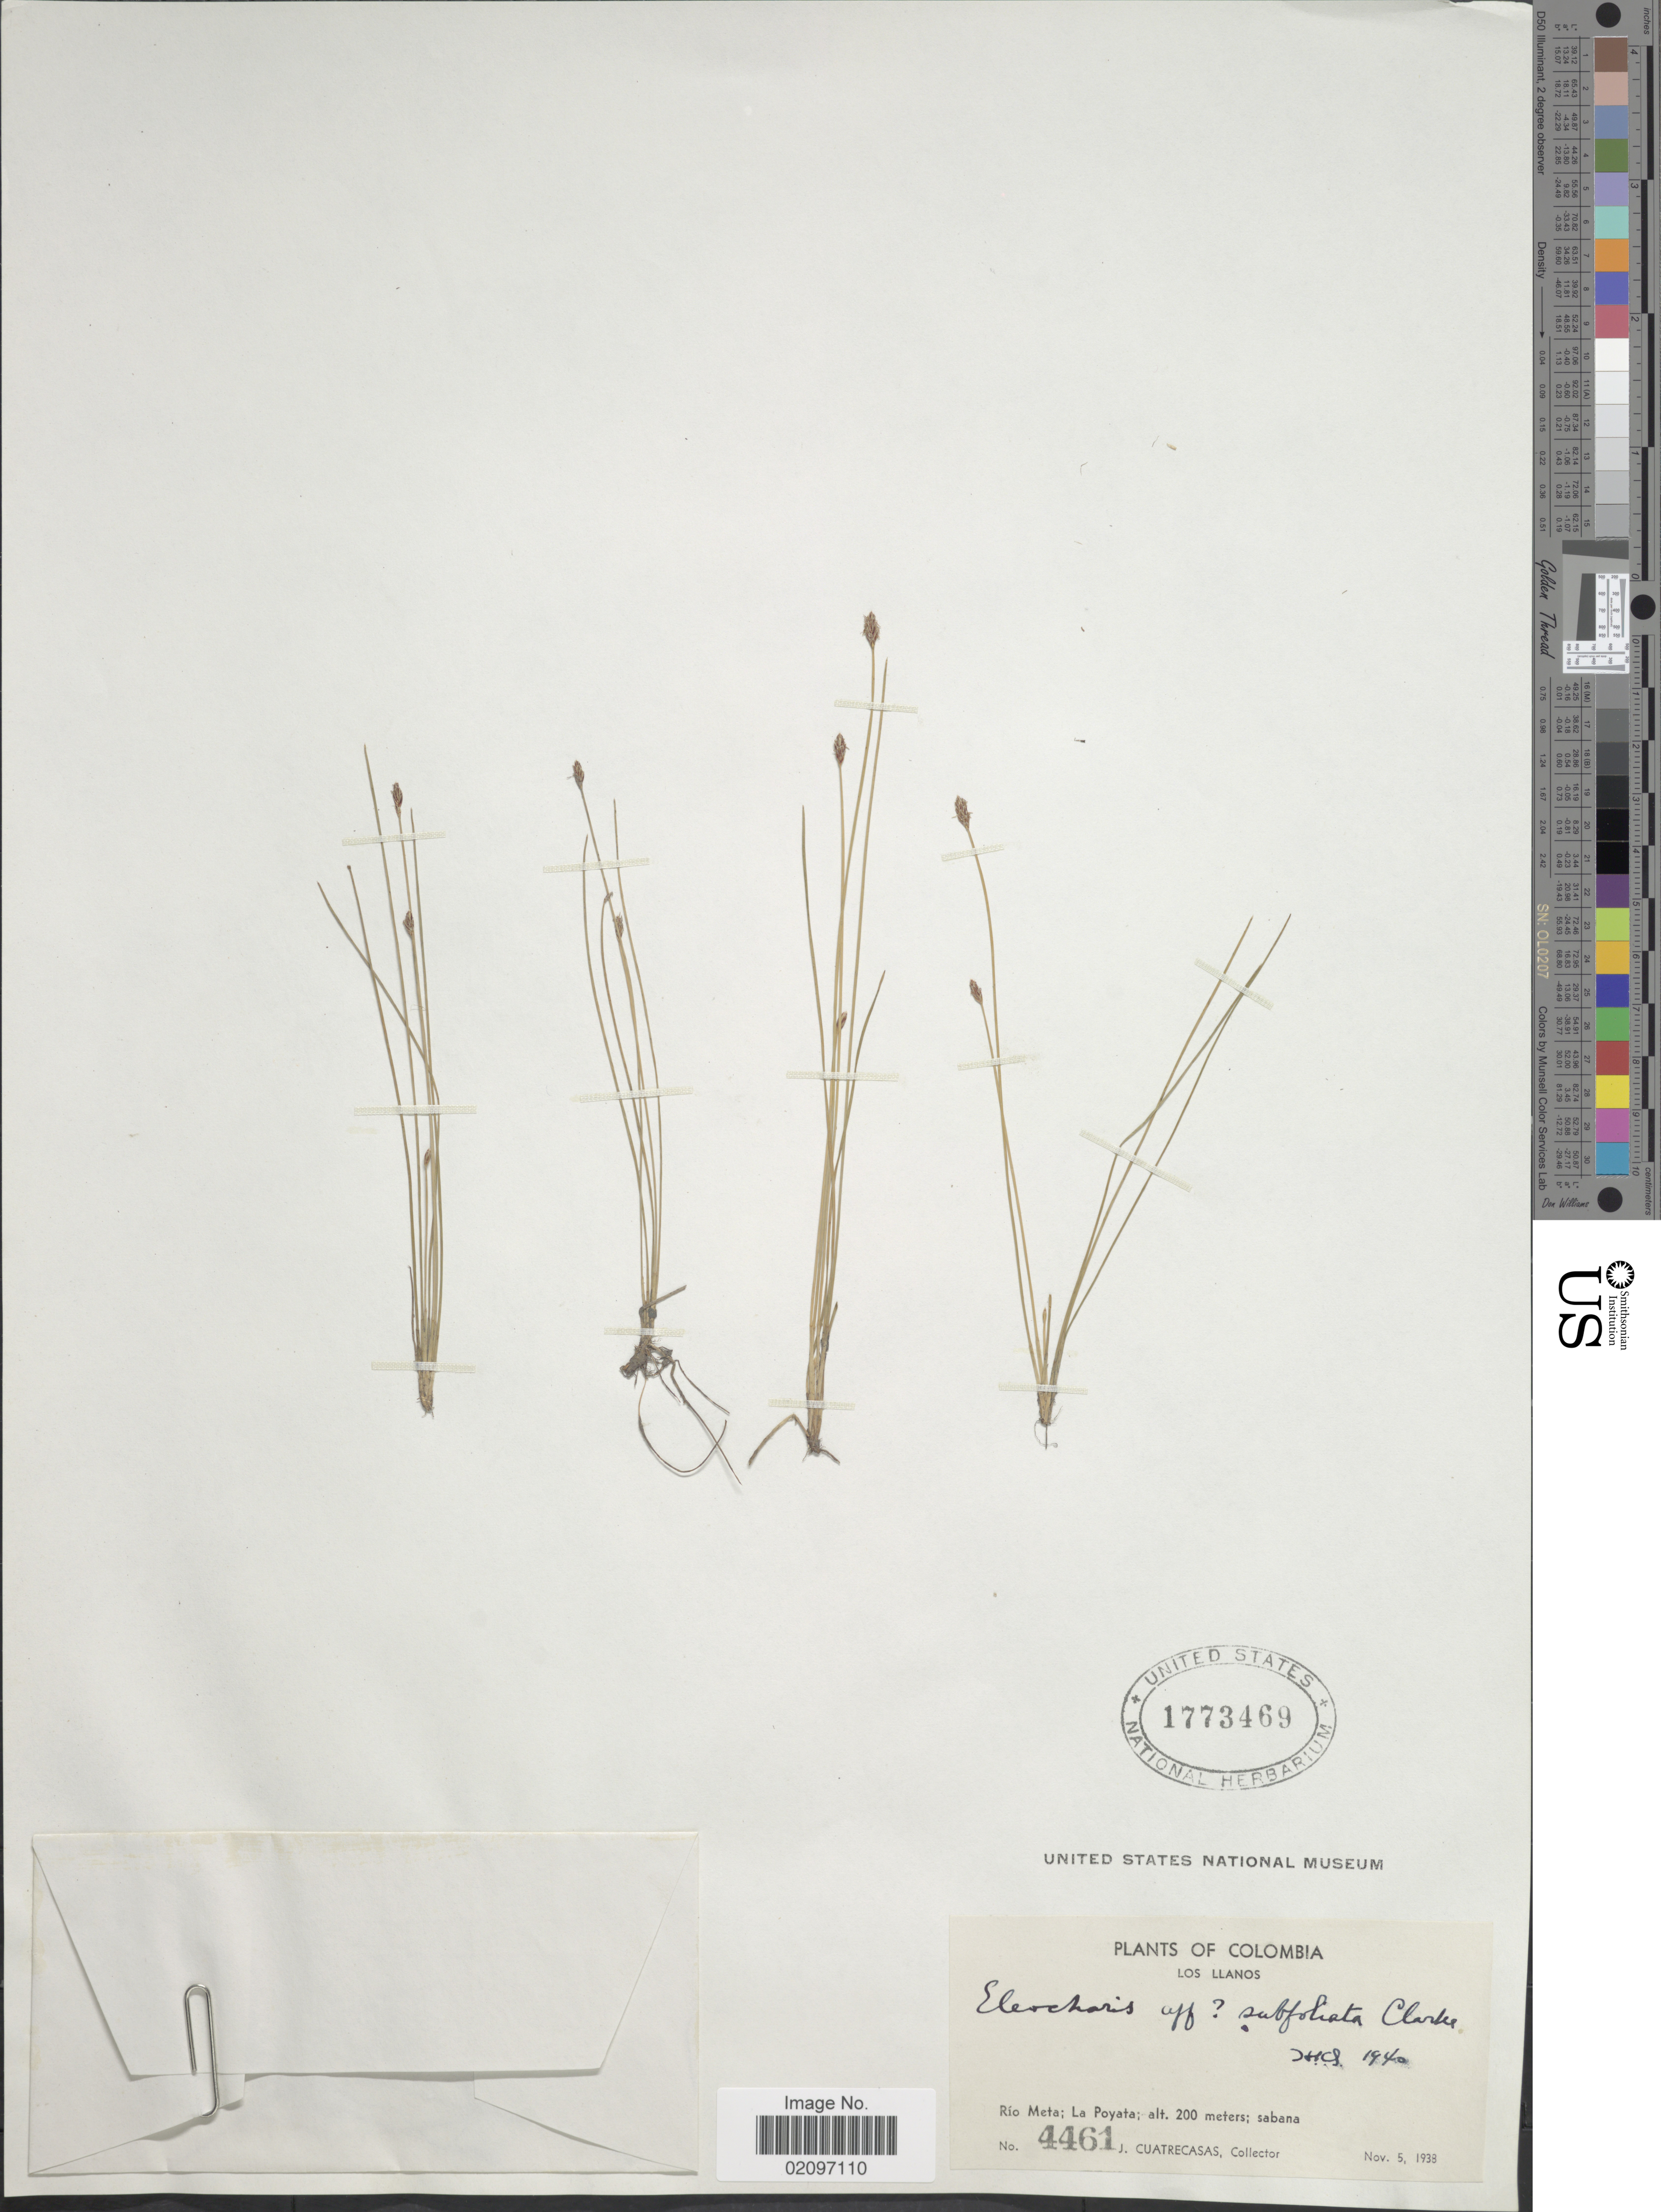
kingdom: Plantae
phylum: Tracheophyta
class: Liliopsida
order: Poales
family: Cyperaceae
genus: Eleocharis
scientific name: Eleocharis subfoliata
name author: C.B. Clarke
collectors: J. Cuatrecasas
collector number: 4461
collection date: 1933-11-05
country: Colombia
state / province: Meta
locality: Los Llanos, Rio Meta: La Poyata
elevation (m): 200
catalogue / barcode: US 1773469